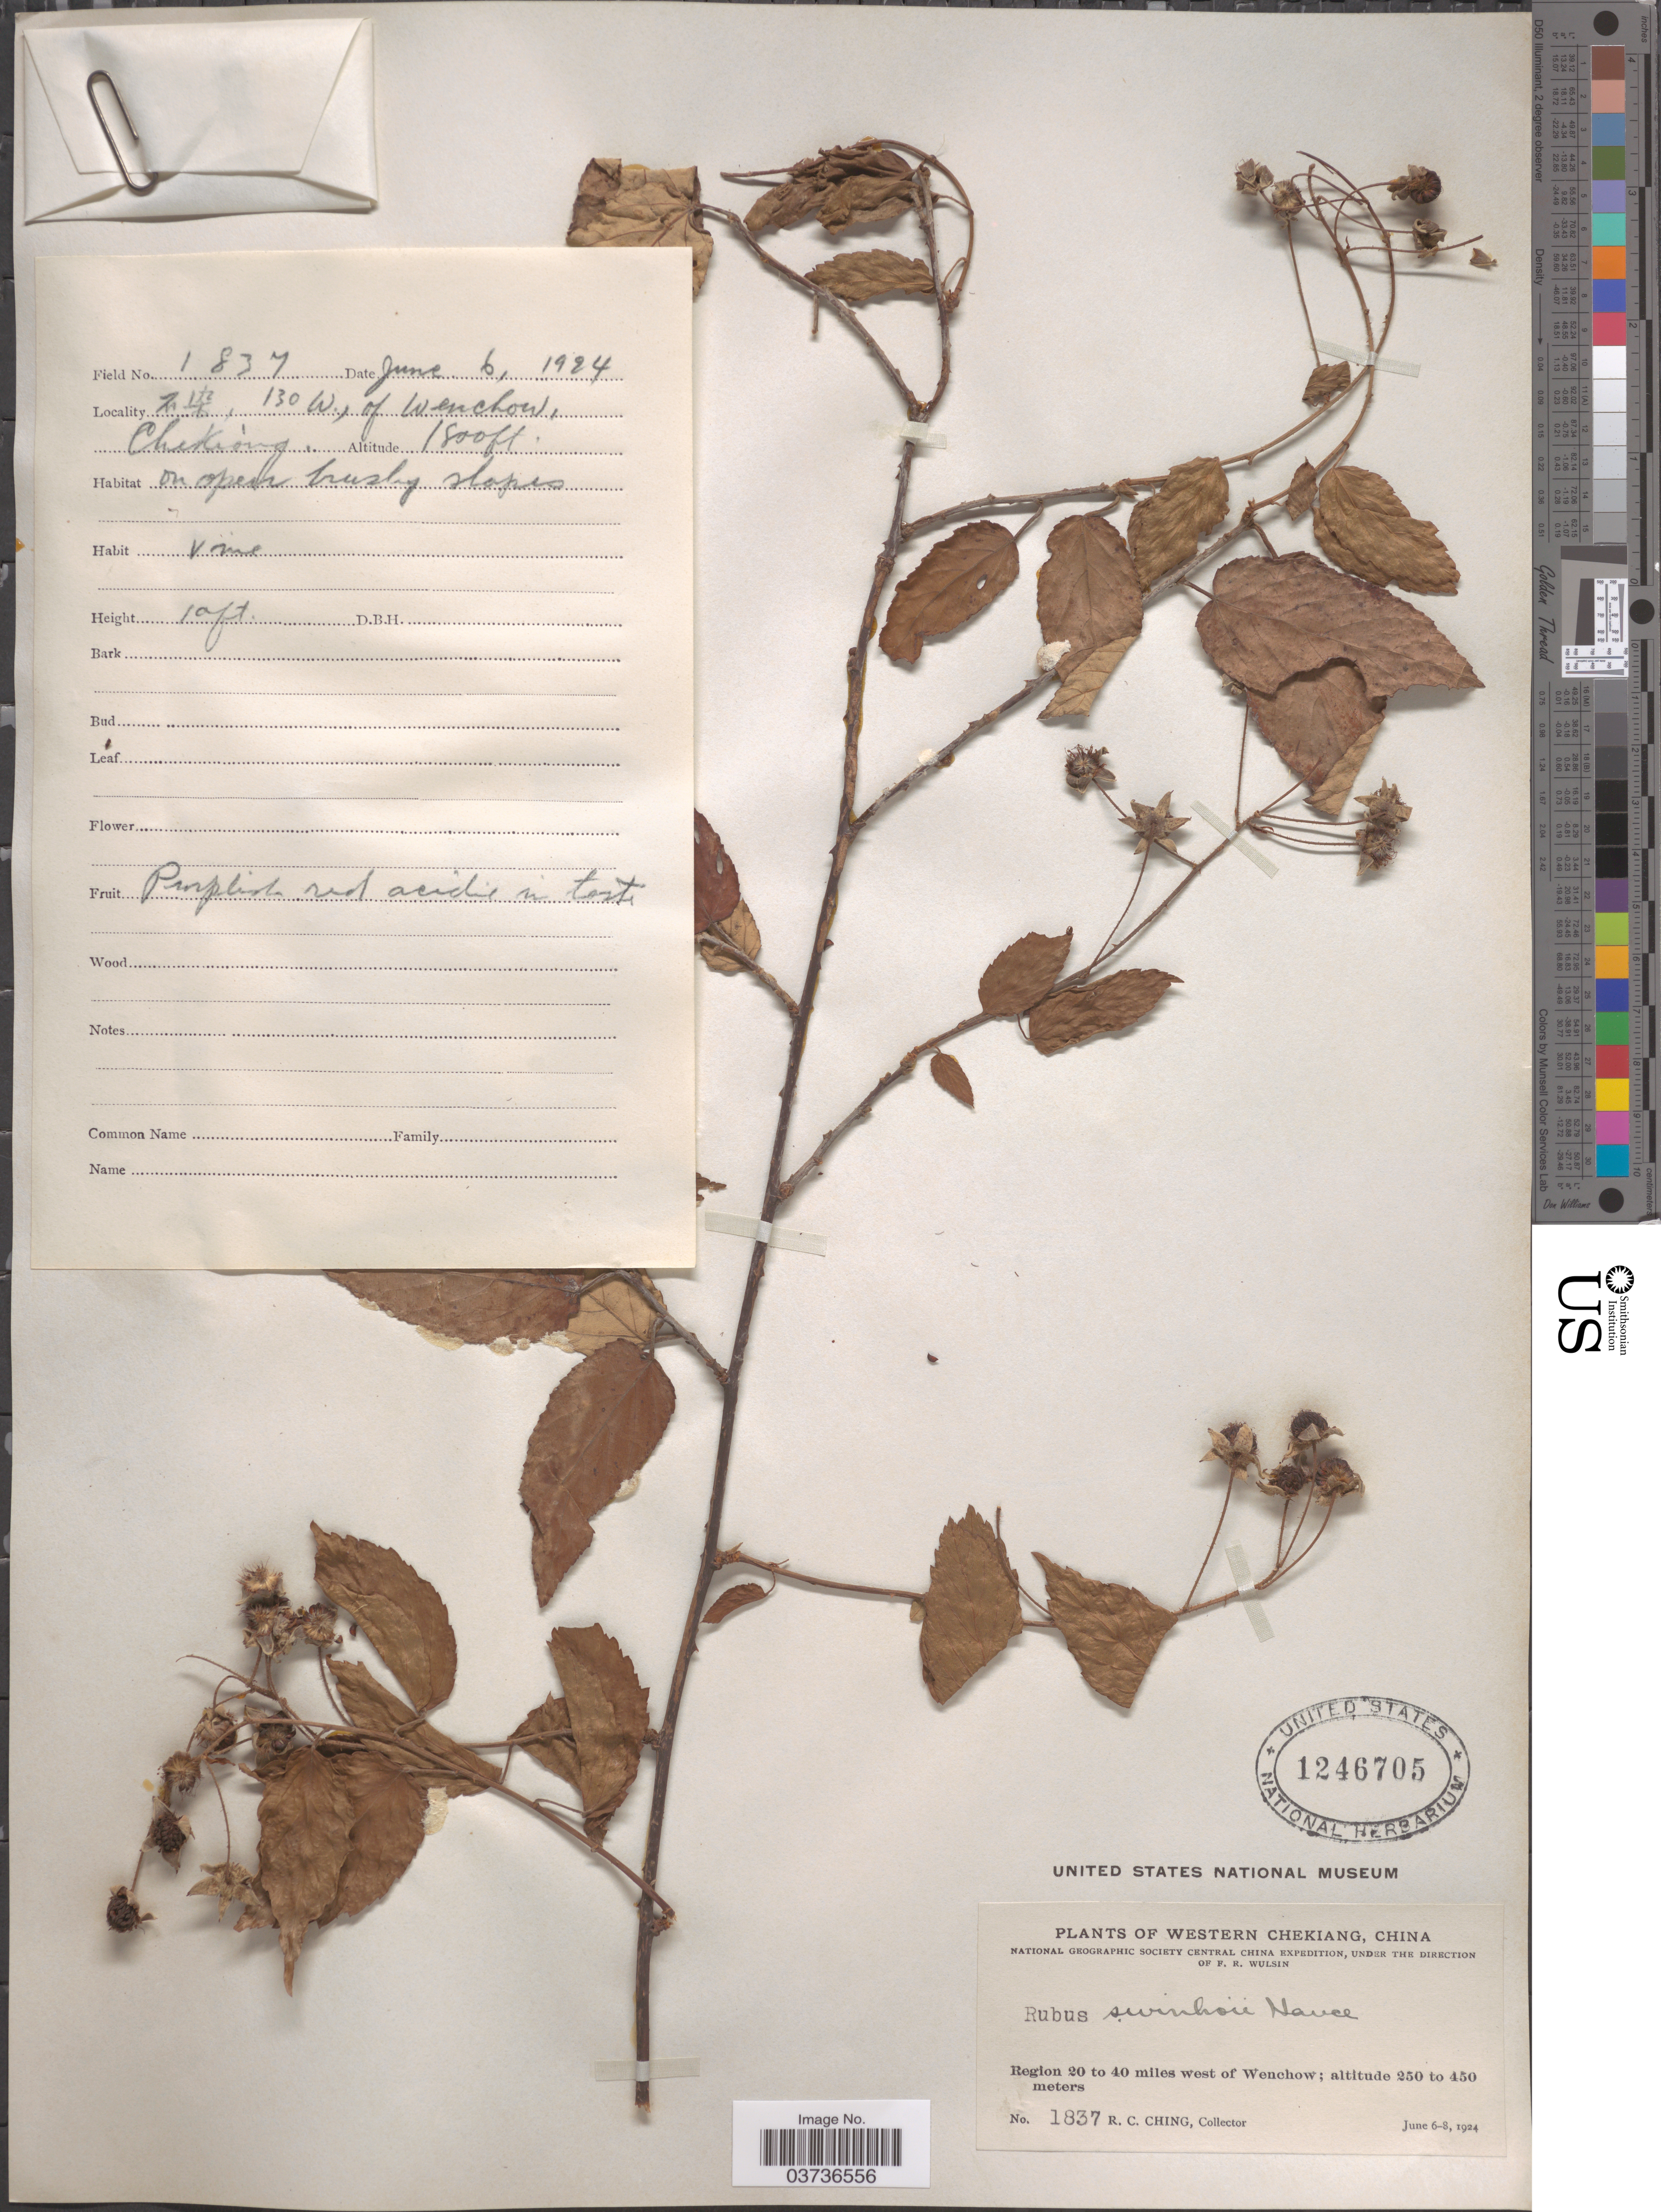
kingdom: Plantae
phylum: Tracheophyta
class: Magnoliopsida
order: Rosales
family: Rosaceae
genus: Rubus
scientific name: Rubus swinhoei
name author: Hance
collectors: R. C. Ching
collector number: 1837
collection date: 1924-06-06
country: China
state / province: Zhejiang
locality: Western Chekiang. Region 20 to 40 miles west of Wenchow. X, 130 W., of Wenchow.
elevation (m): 549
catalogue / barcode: US 1246705